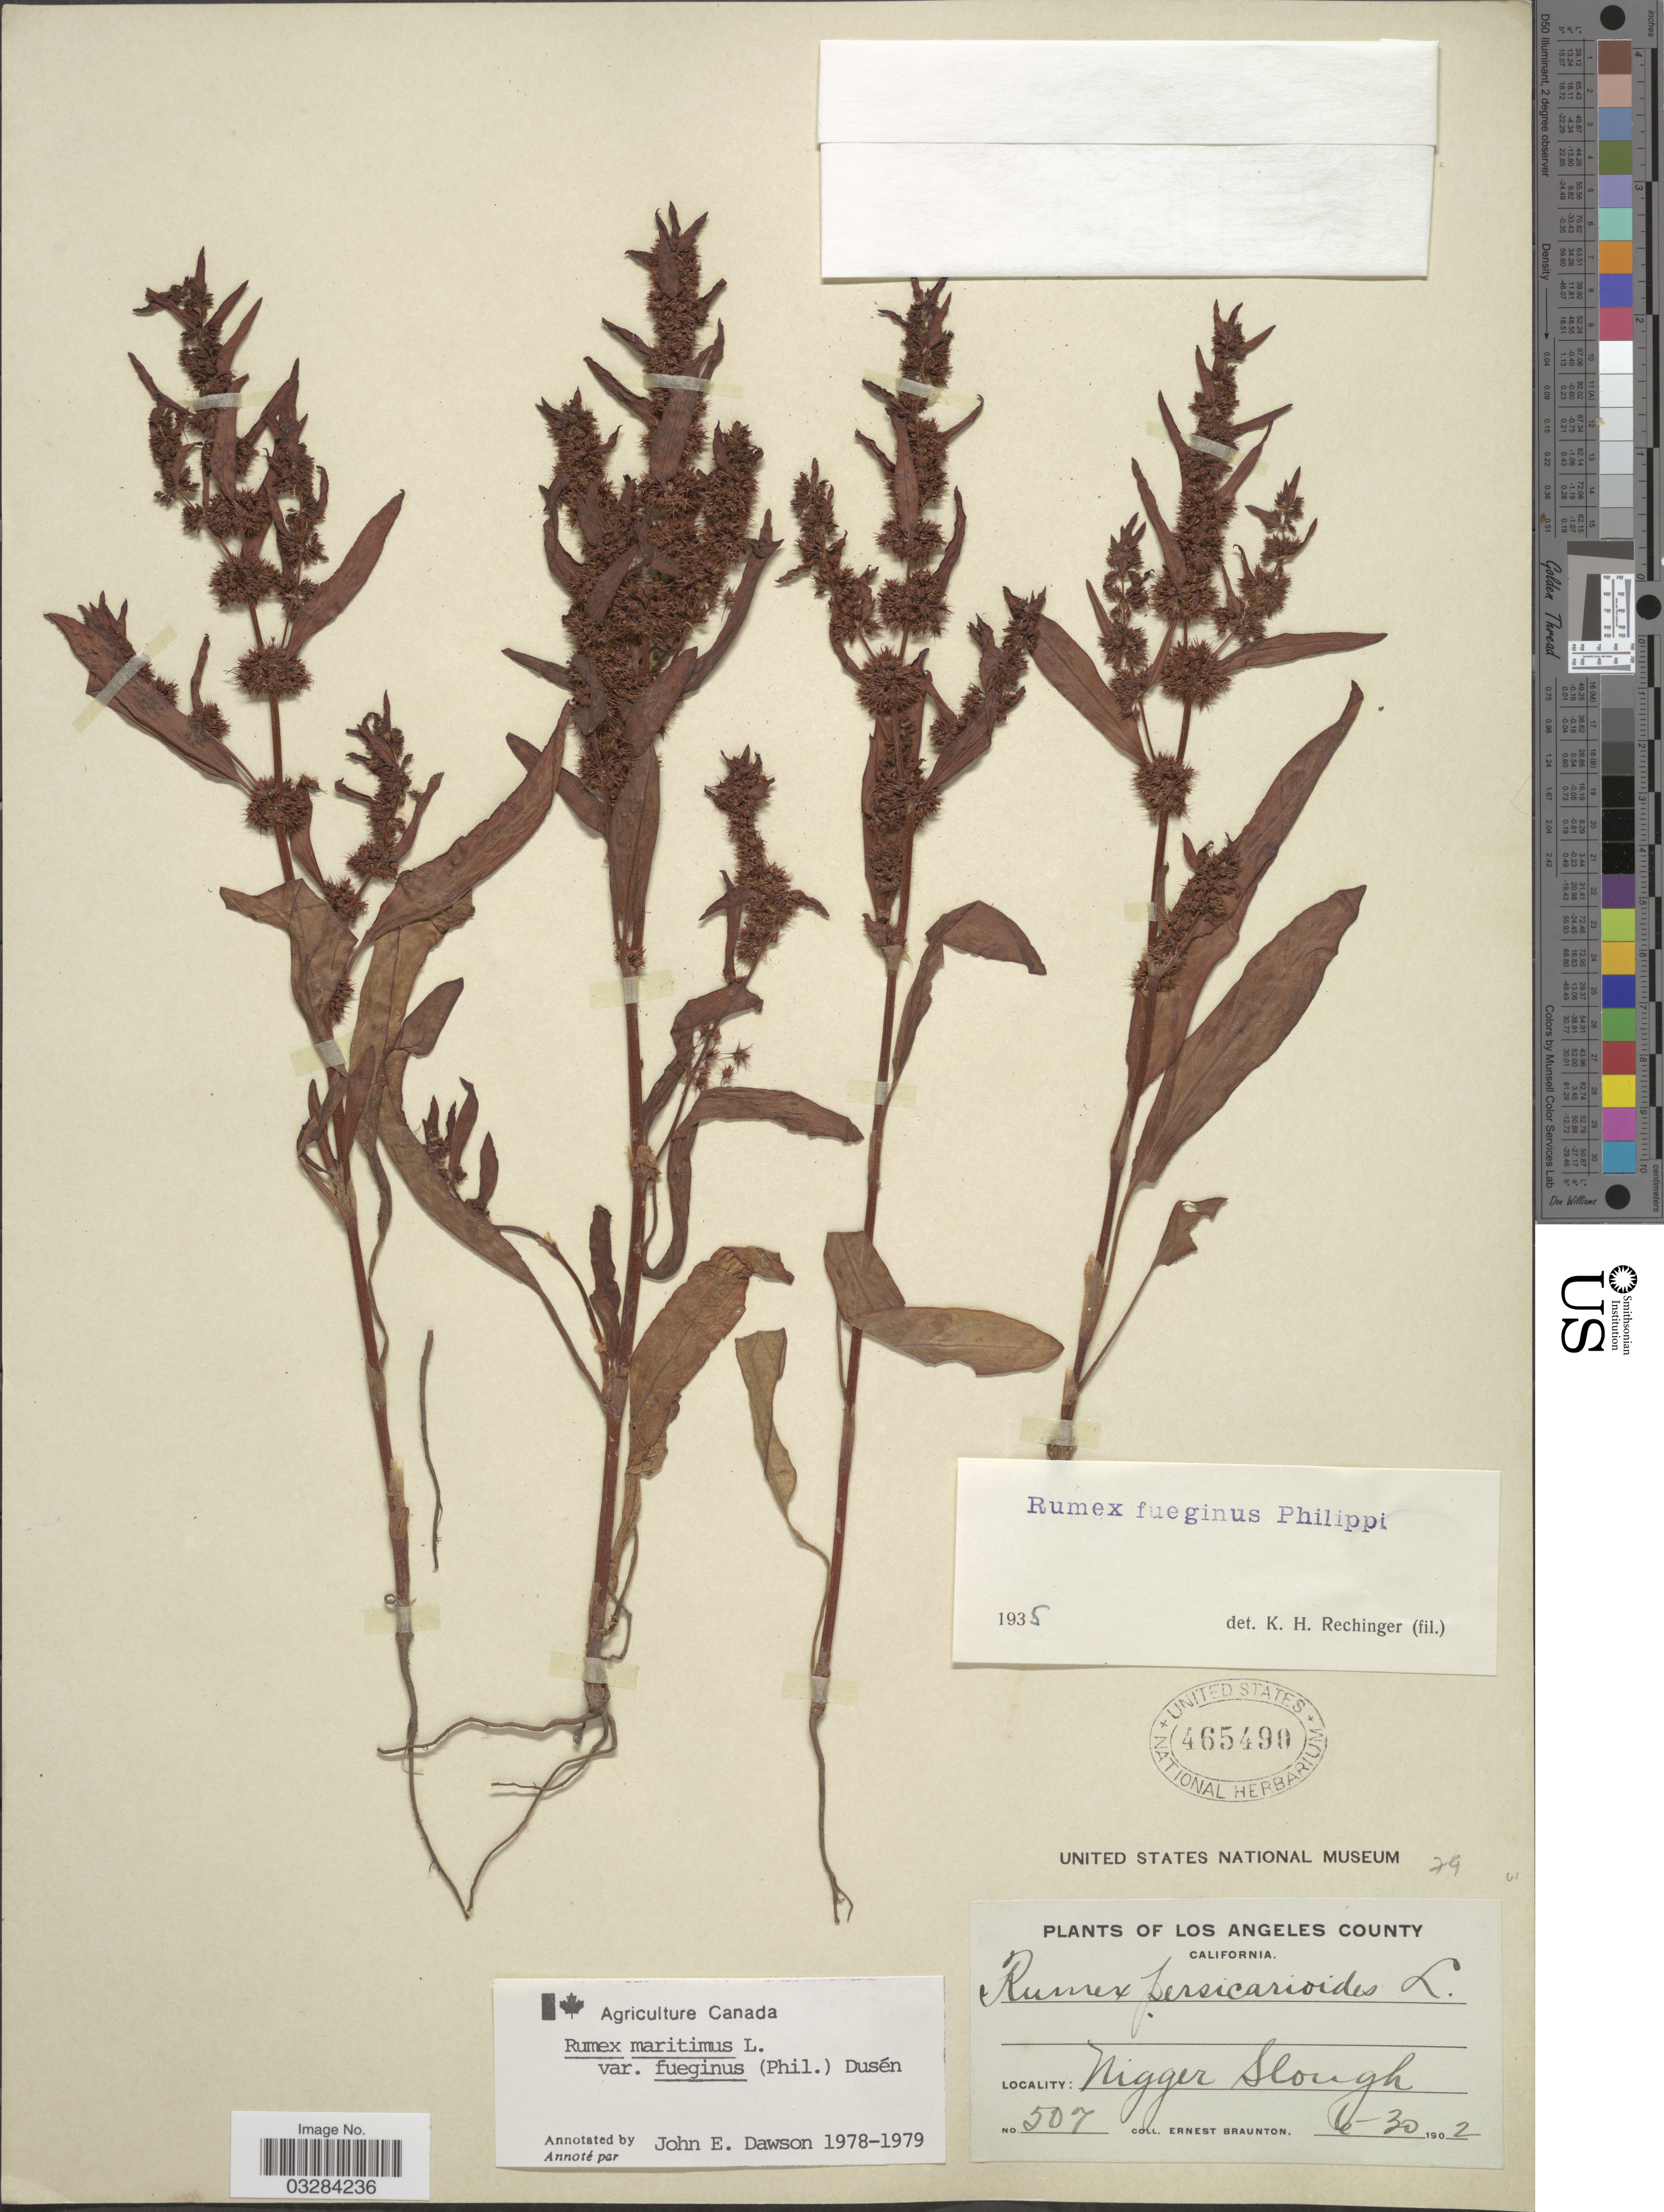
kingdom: Plantae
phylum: Tracheophyta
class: Magnoliopsida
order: Caryophyllales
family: Polygonaceae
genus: Rumex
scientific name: Rumex maritimus var. fueginus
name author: (Phil.) Dusén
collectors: E. Braunton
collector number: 507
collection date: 1902-06-30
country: United States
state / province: California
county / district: Los Angeles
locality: Los Angeles County. Nigger Slough.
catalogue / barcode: US 465490